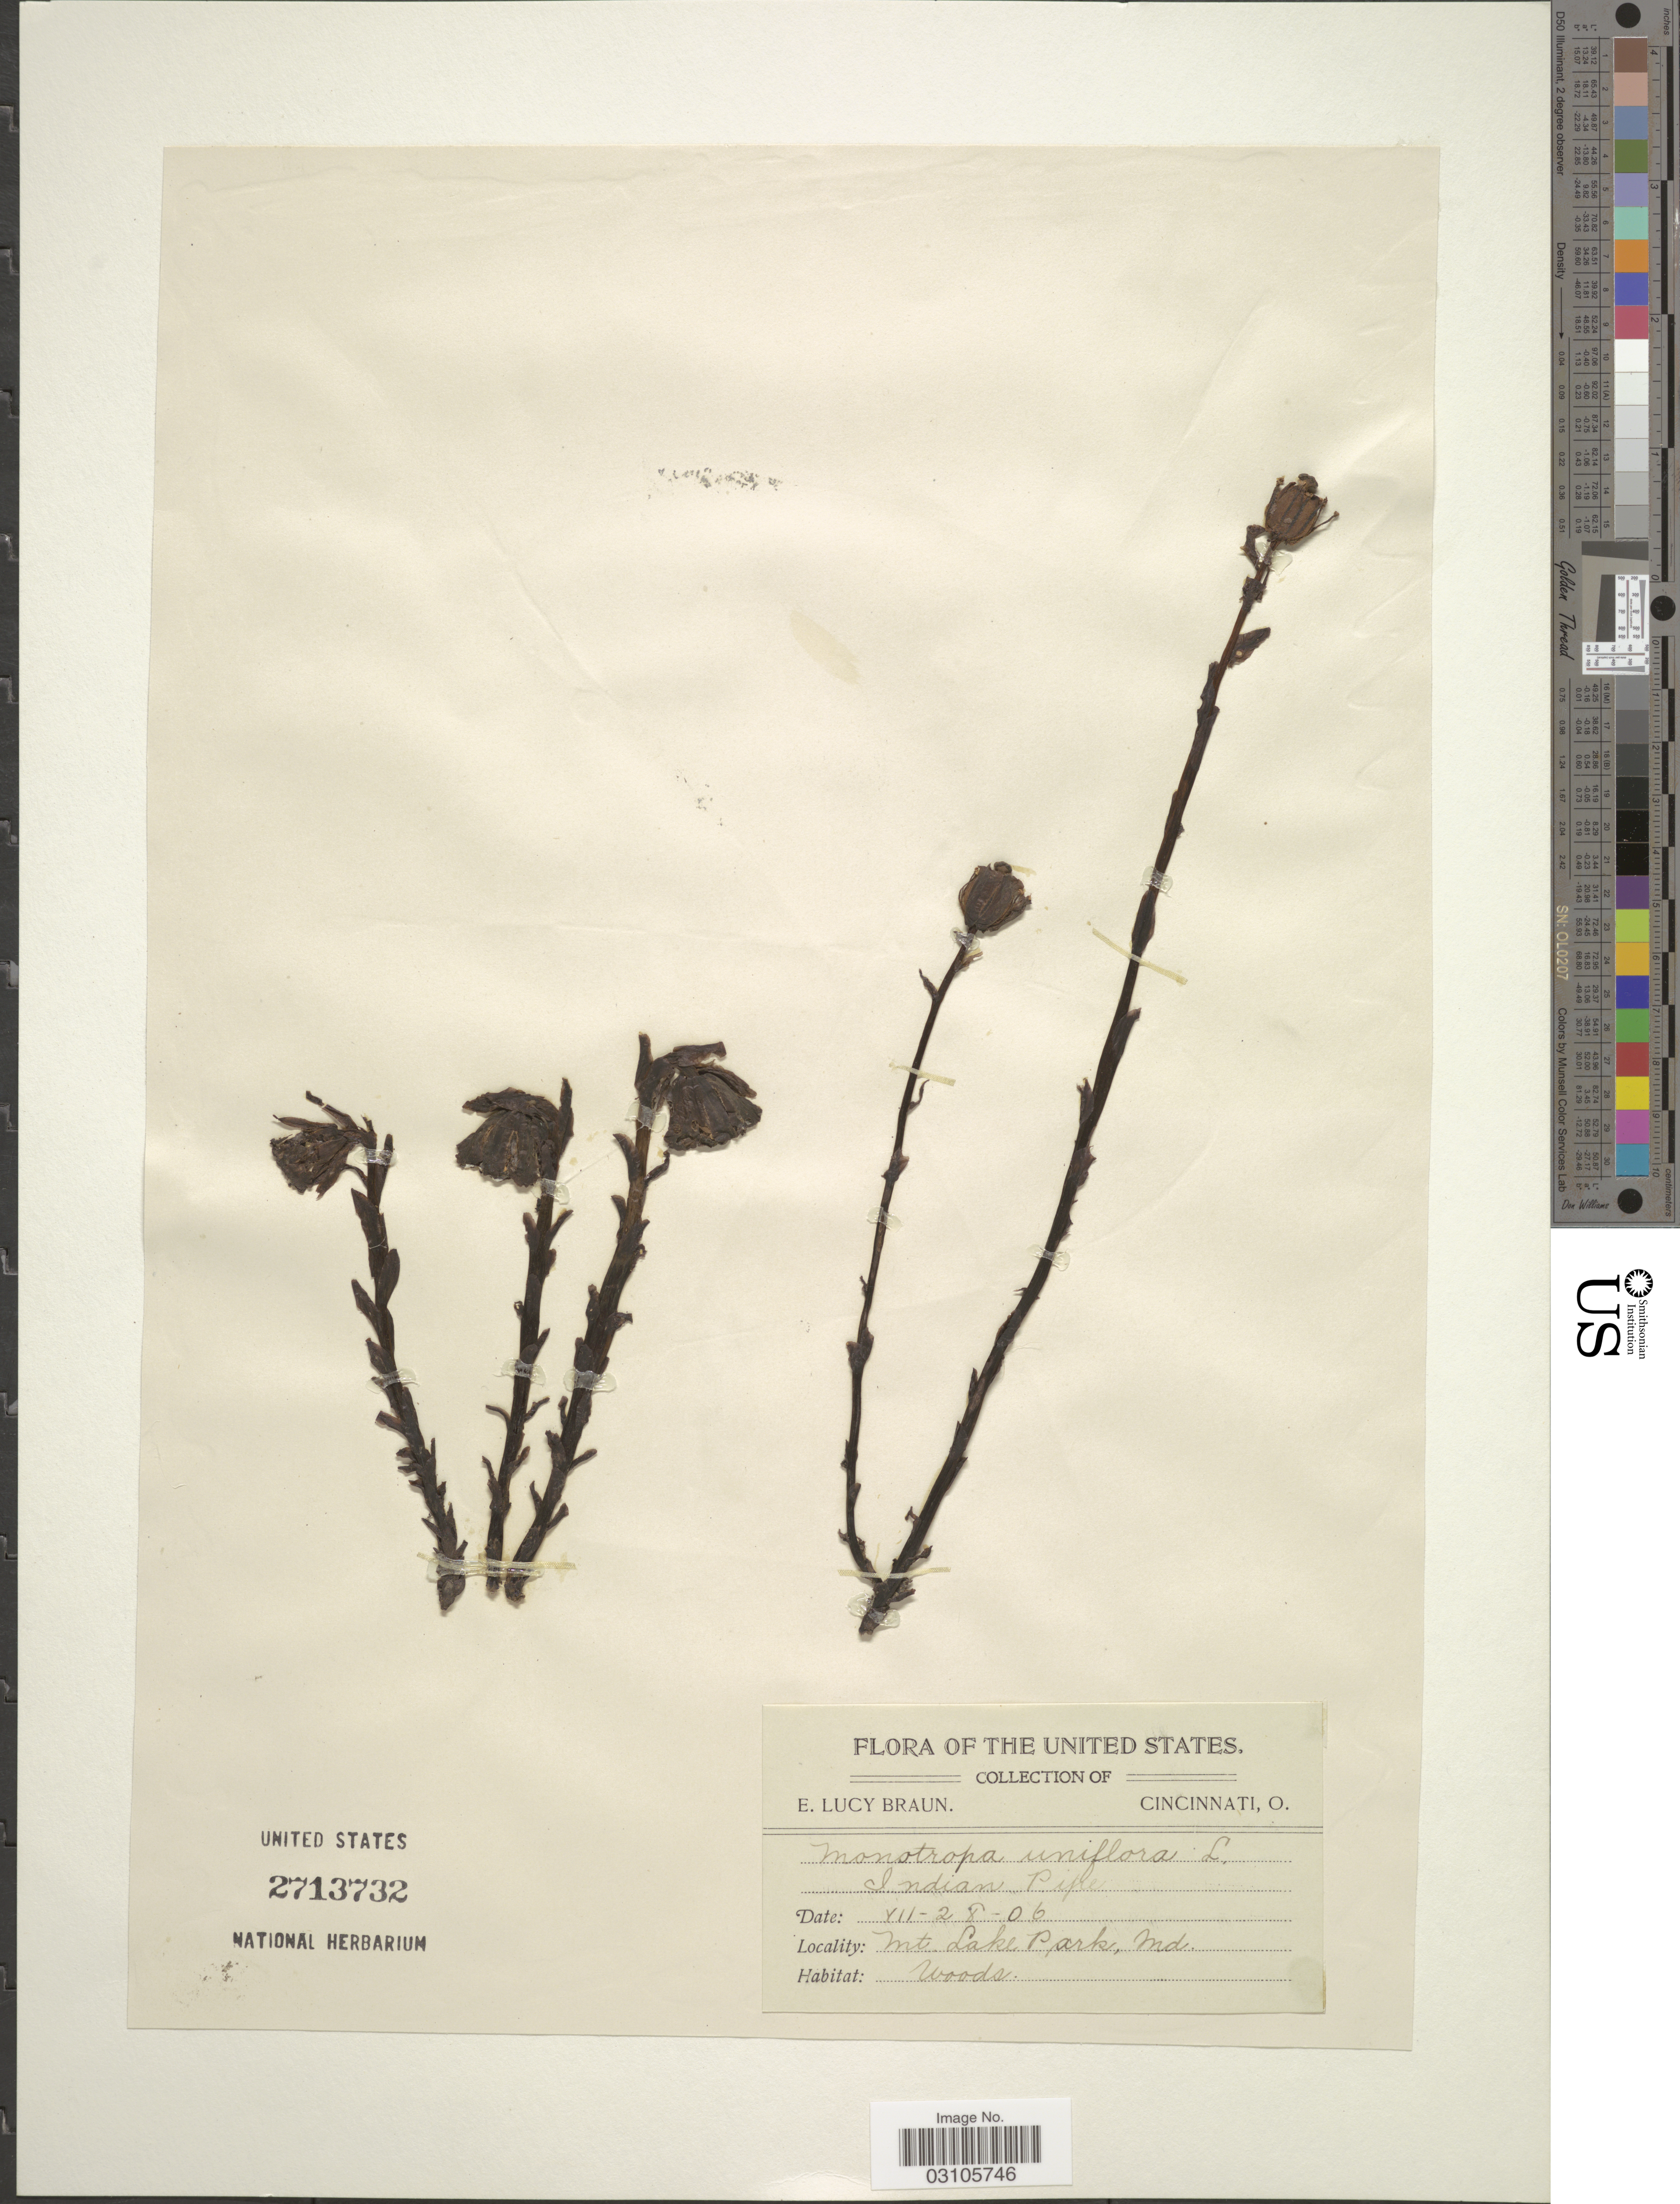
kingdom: Plantae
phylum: Tracheophyta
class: Magnoliopsida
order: Ericales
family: Ericaceae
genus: Monotropa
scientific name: Monotropa uniflora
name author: L.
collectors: E. L. Braun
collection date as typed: Transcribed d/m/y: 28/7/6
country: United States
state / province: Indiana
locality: Mt. Lake Park.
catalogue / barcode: US 2713732